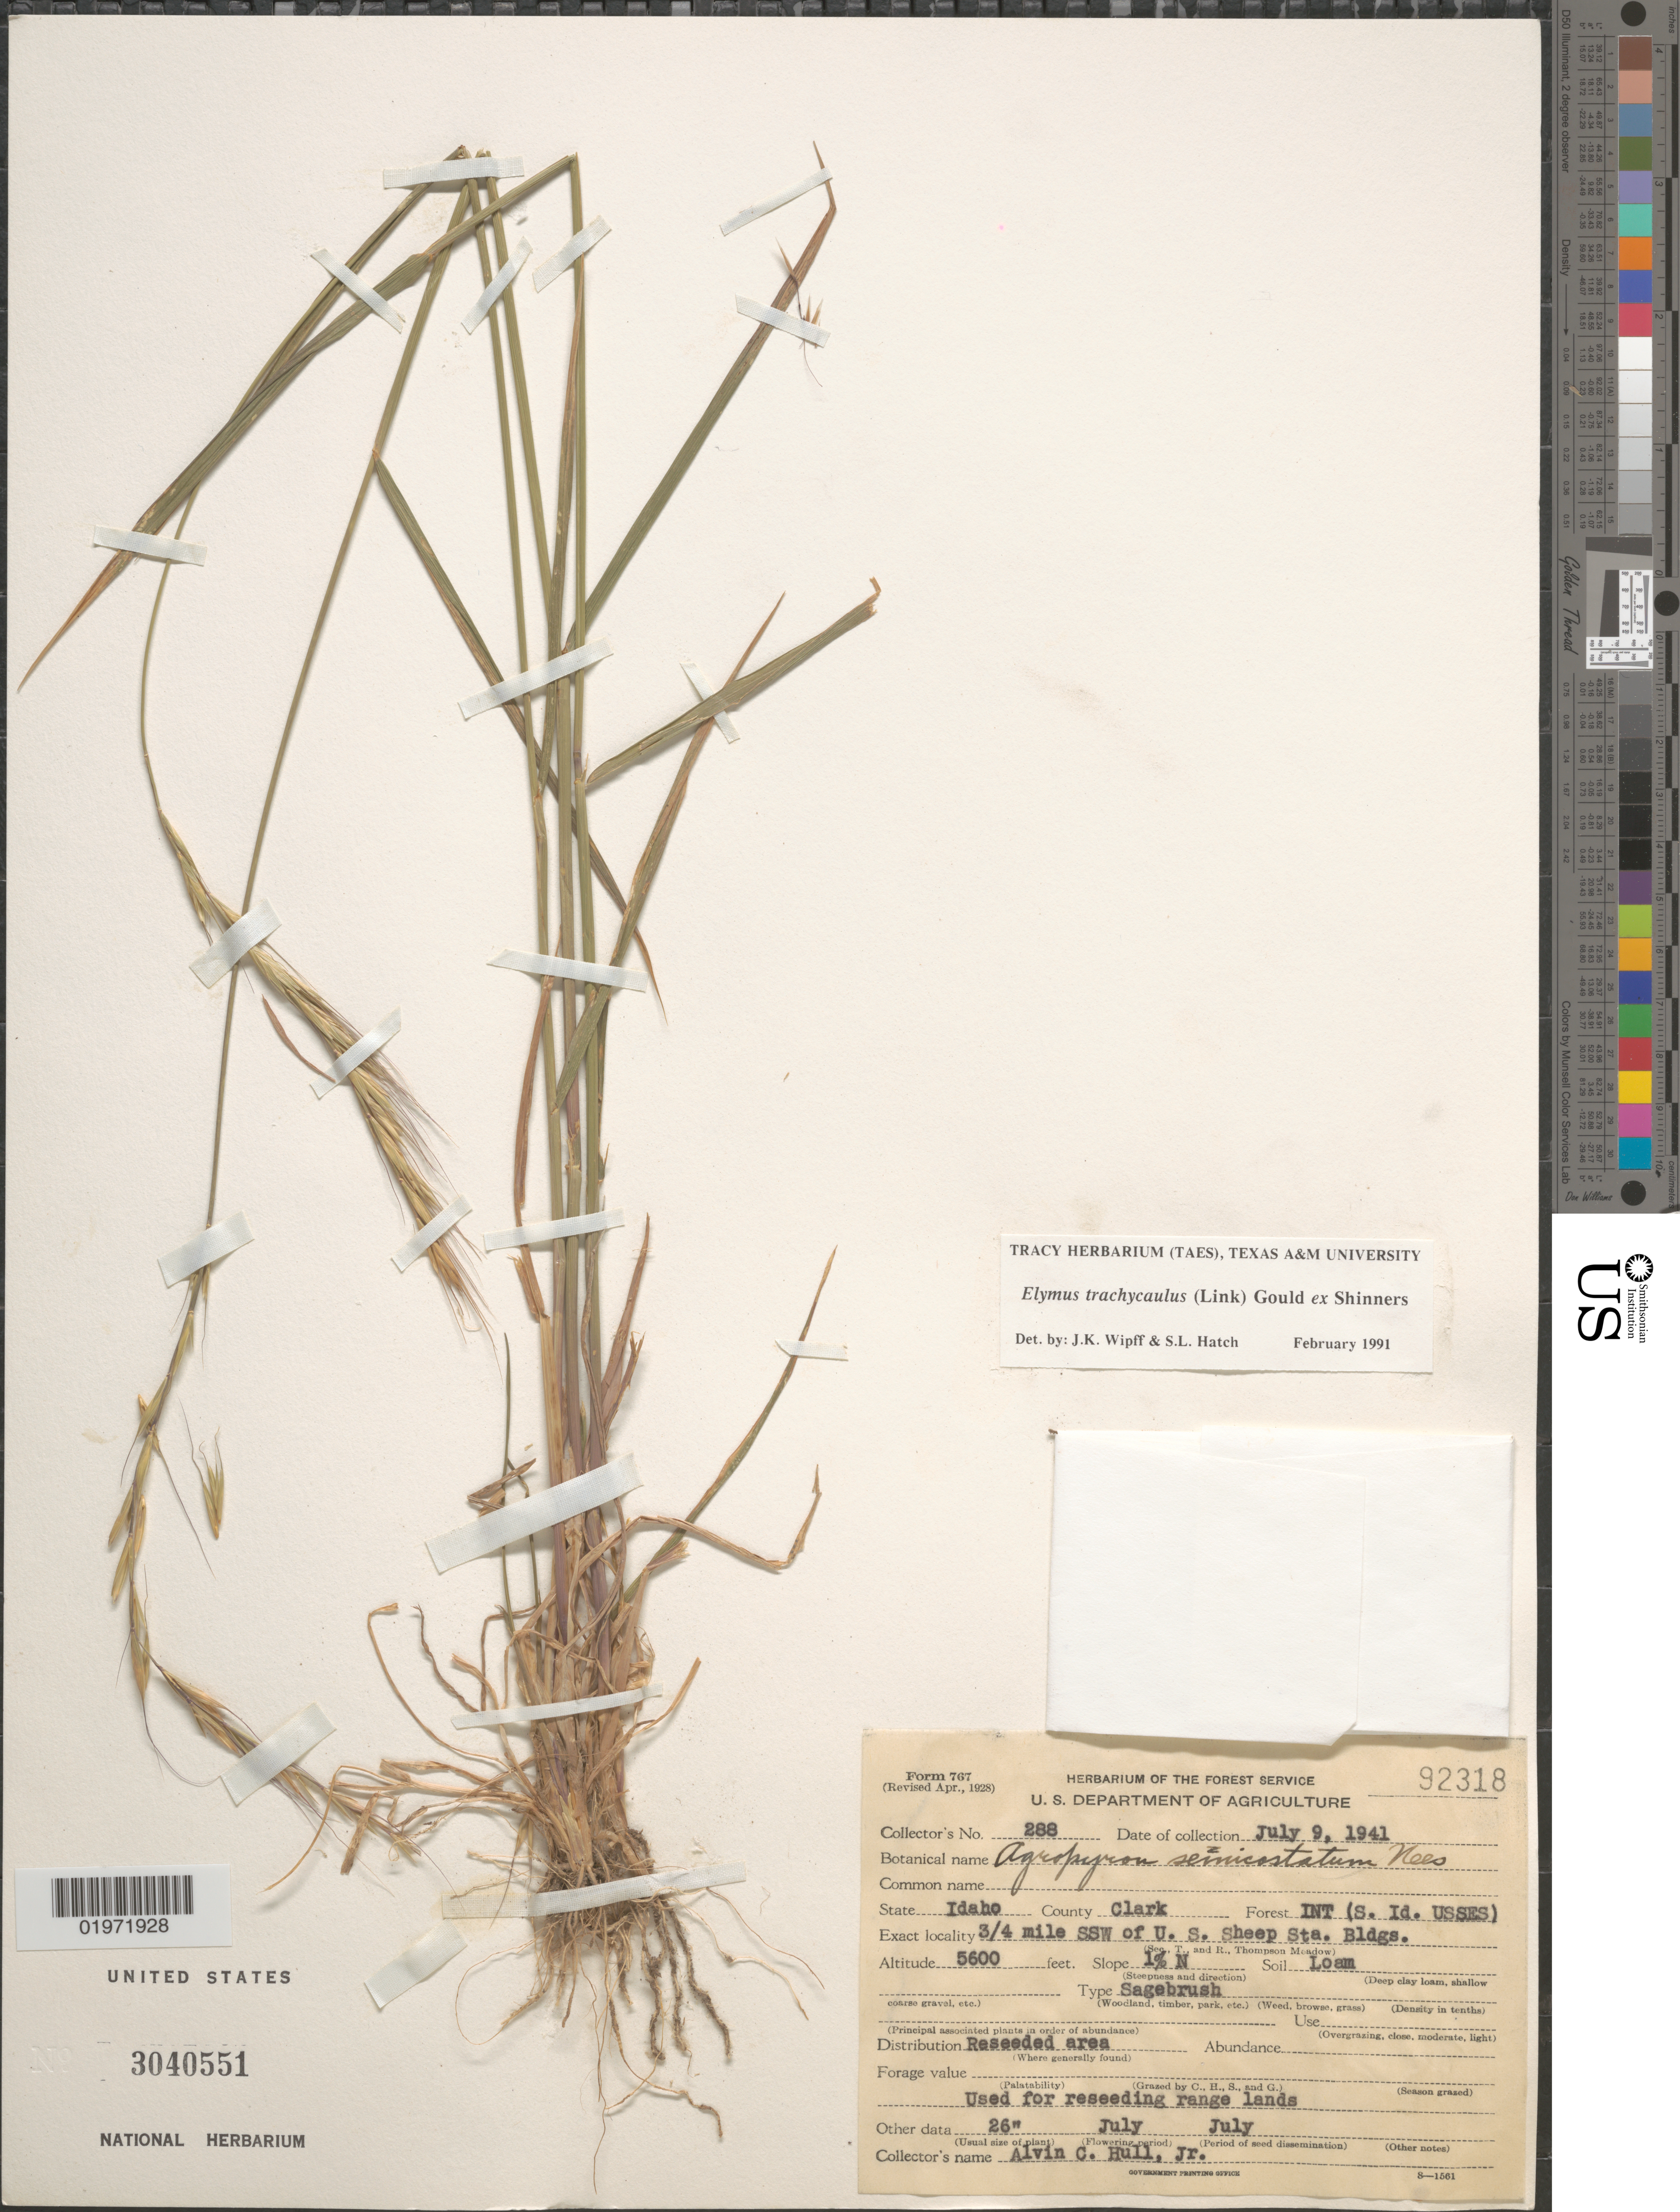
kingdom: Plantae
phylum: Tracheophyta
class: Liliopsida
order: Poales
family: Poaceae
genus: Elymus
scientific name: Elymus trachycaulus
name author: (Link) Gould ex Shinners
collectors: A. Hull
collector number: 288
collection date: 1941-07-09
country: United States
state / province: Idaho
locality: County Clark. Forest Int (S. Id. USSES). ¾ mile SSW of U. S. Sheep Sta. Bldgs. Reseeded area.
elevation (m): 1707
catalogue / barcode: US 3040551